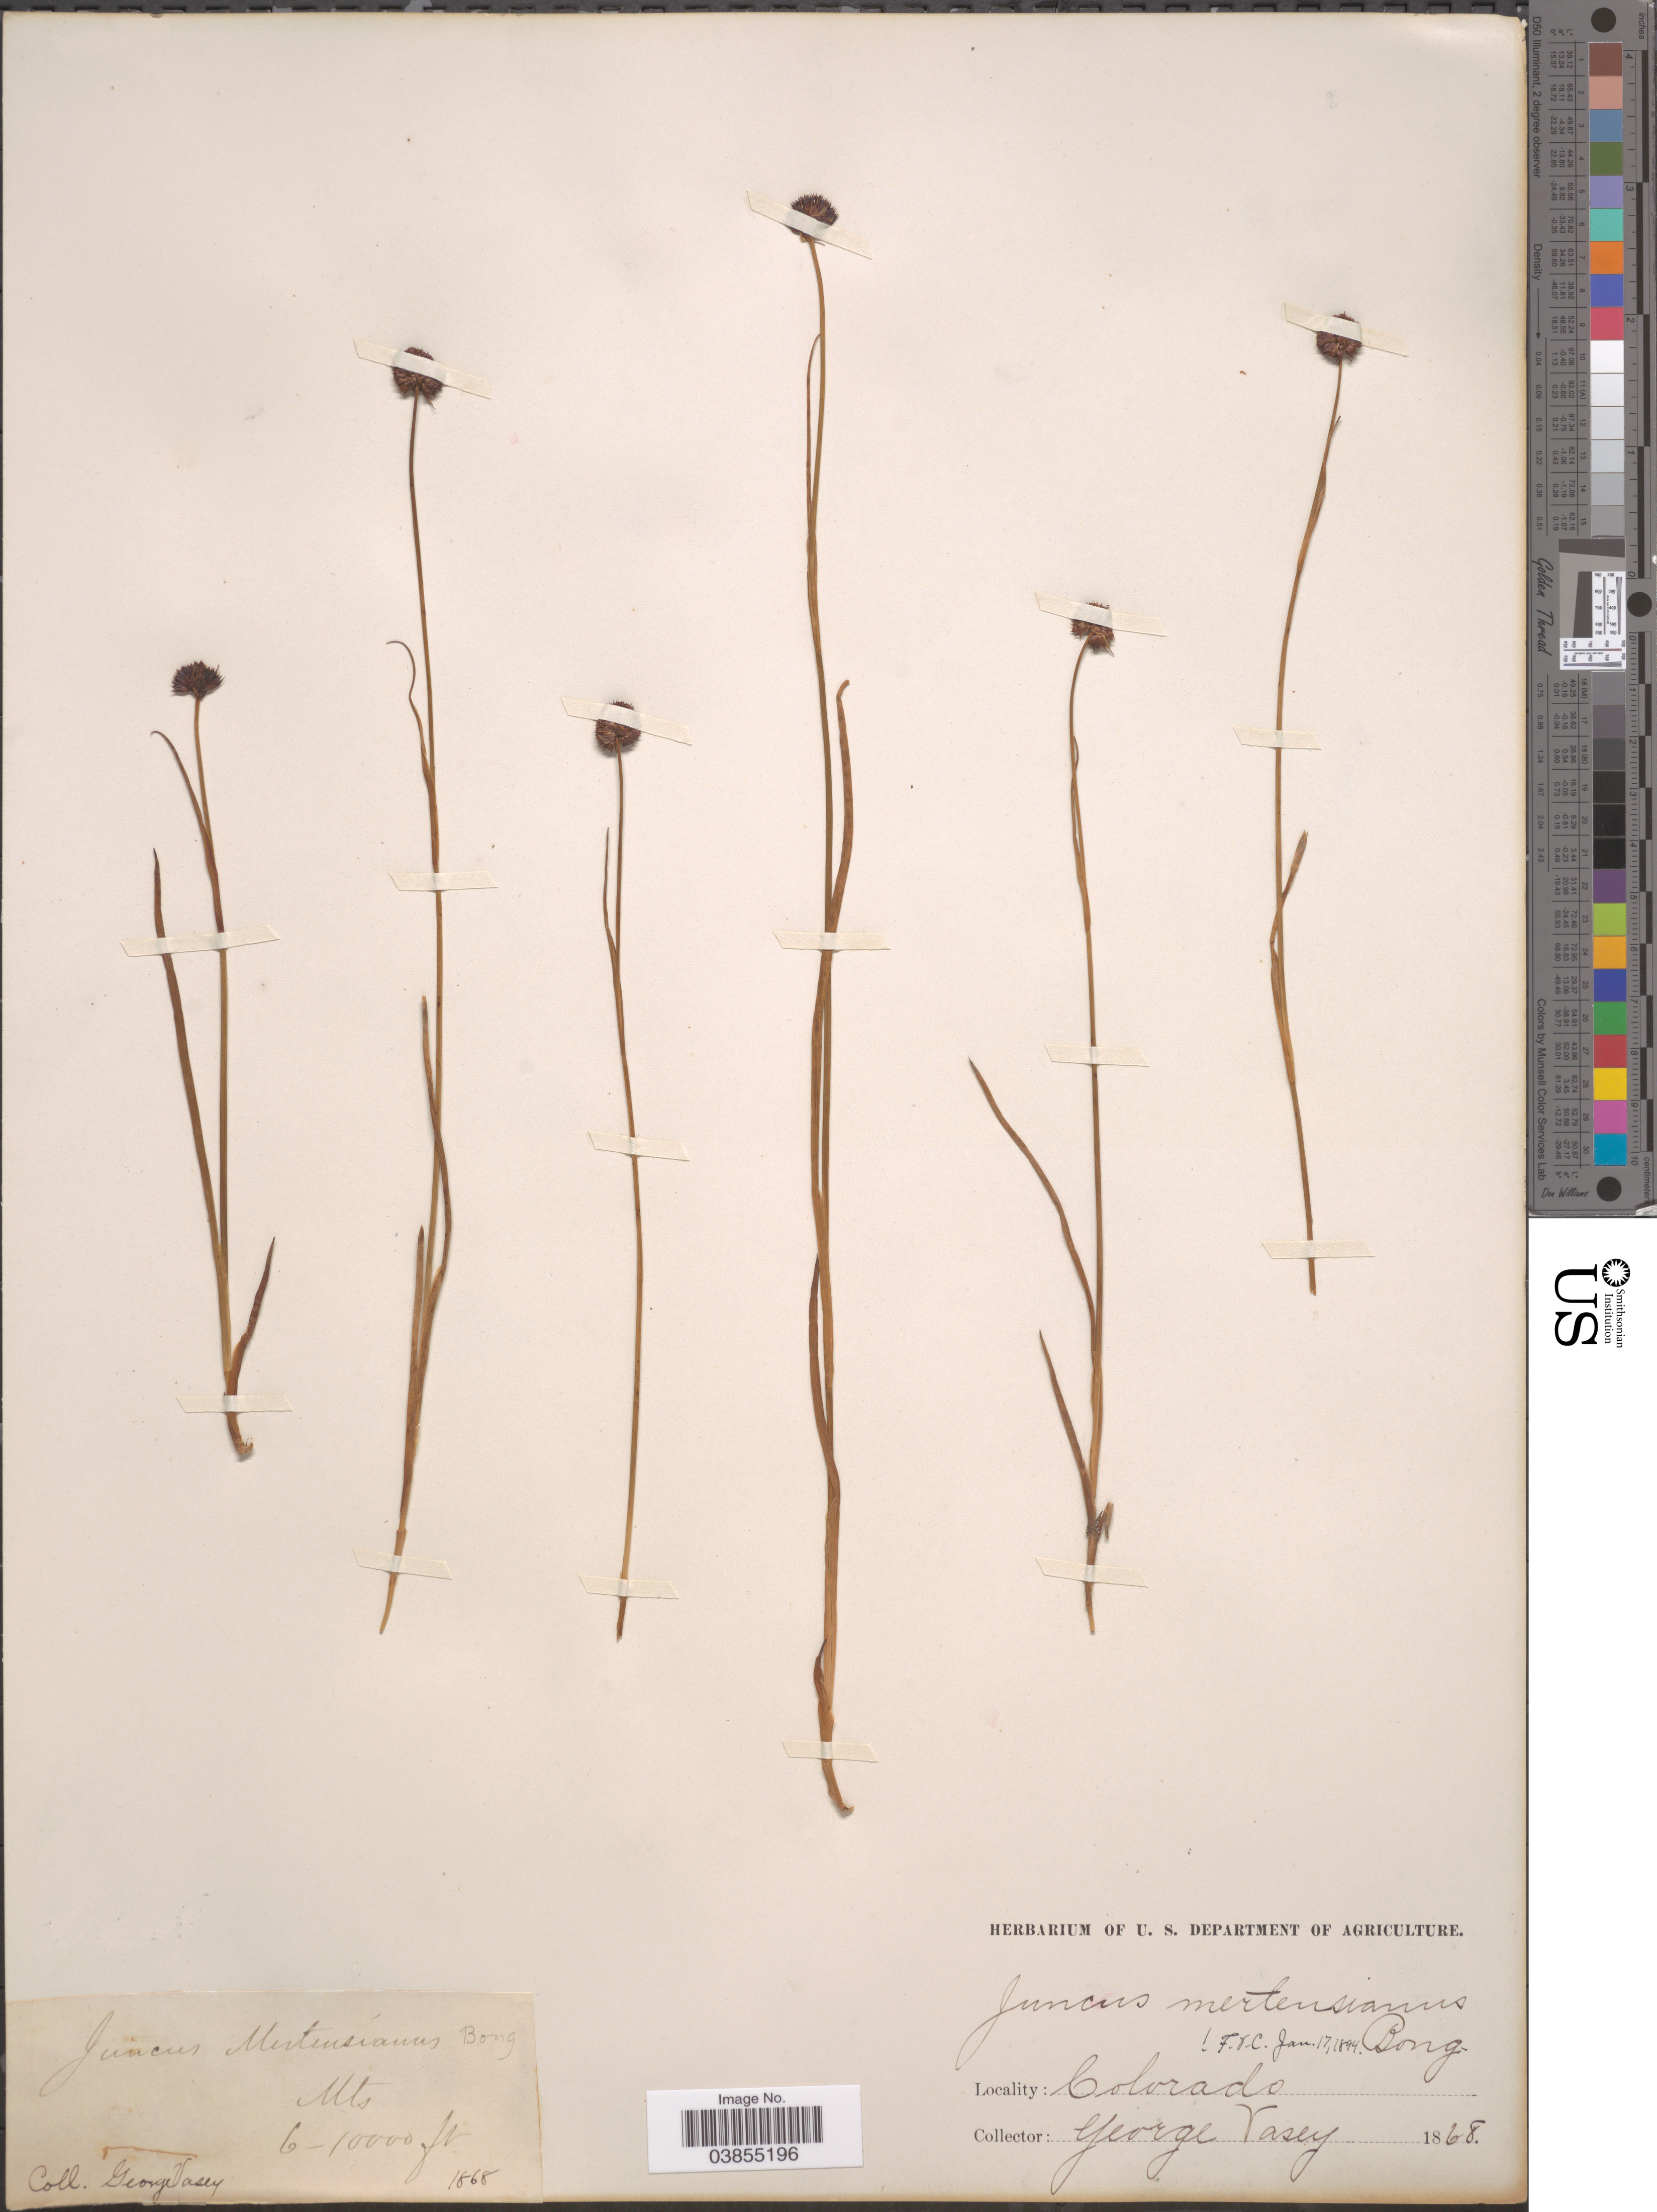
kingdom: Plantae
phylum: Tracheophyta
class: Liliopsida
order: Poales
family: Juncaceae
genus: Juncus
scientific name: Juncus mertensianus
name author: Bong.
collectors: G. R. Vasey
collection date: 1868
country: United States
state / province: Colorado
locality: Mts.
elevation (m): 1829